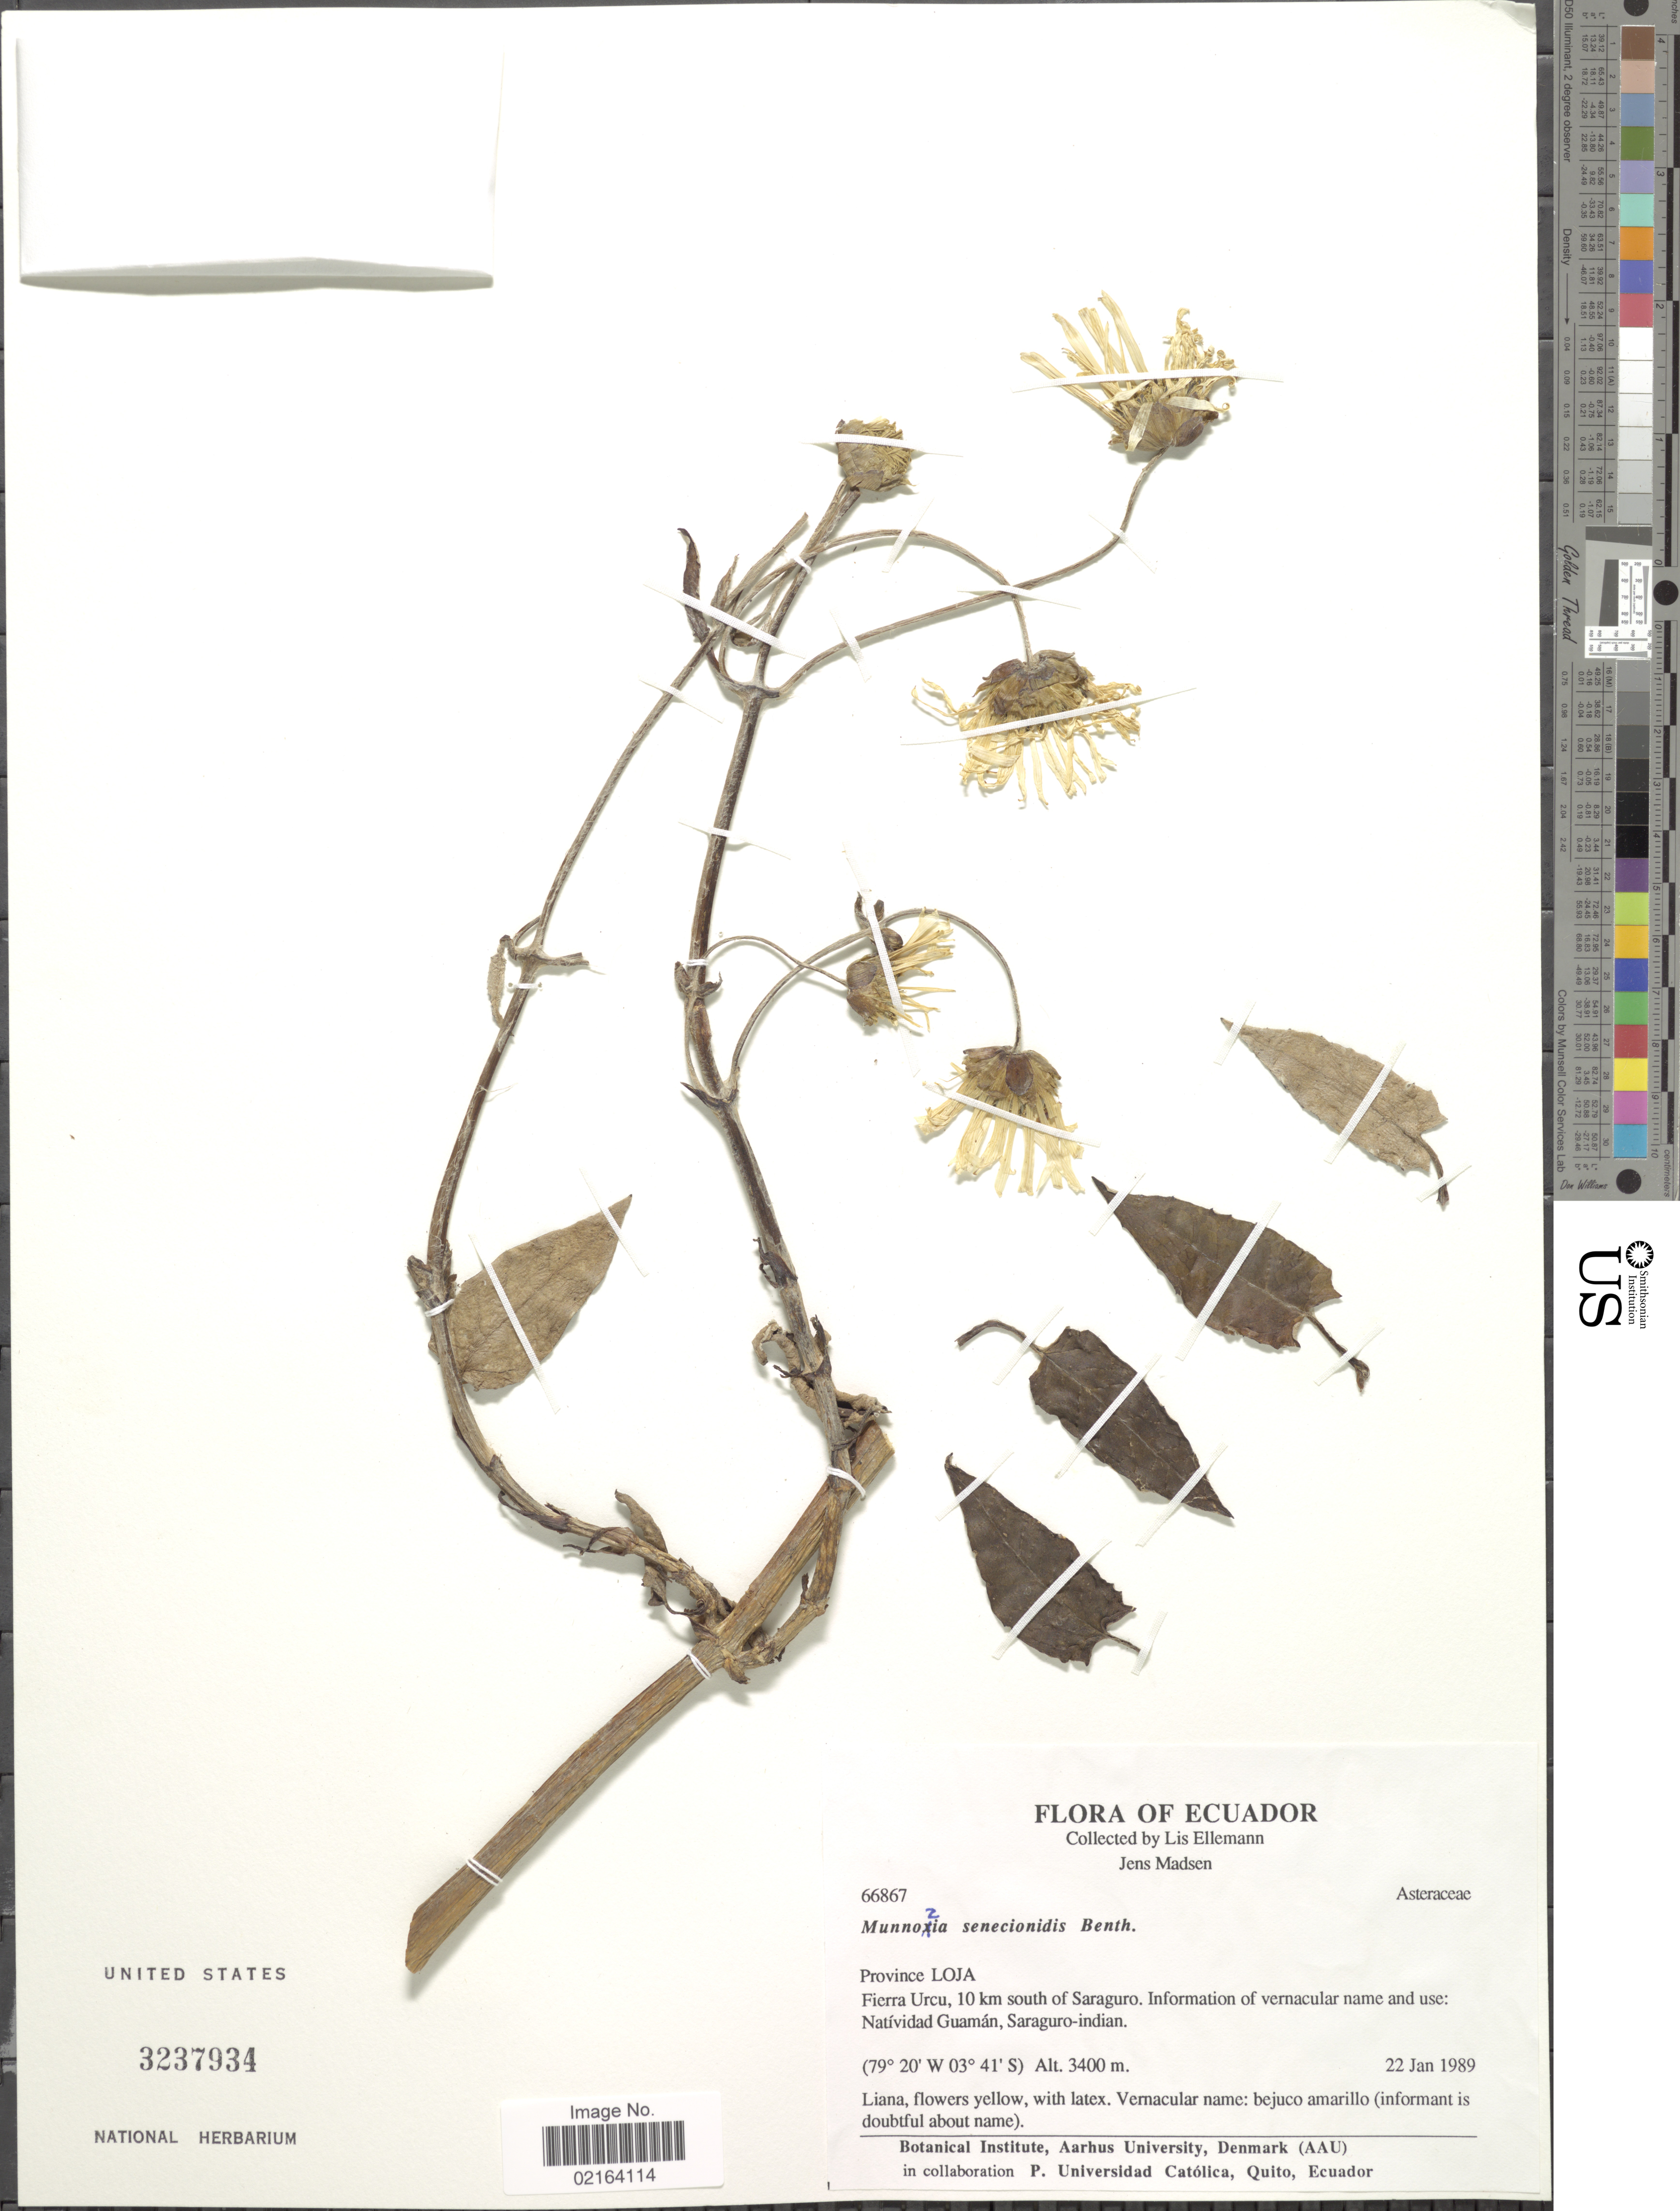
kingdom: Plantae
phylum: Tracheophyta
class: Magnoliopsida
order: Asterales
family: Asteraceae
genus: Munnozia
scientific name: Munnozia senecionidis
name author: Benth.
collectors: J. E. Madsen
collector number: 66867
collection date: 1989-01-22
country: Ecuador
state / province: Loja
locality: Province Loja, Fierra Urcu, 10 km south of Saraguro, Information of vernacular name and use: natividad Guaman, saraguro-indian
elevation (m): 3400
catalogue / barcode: US 3237934